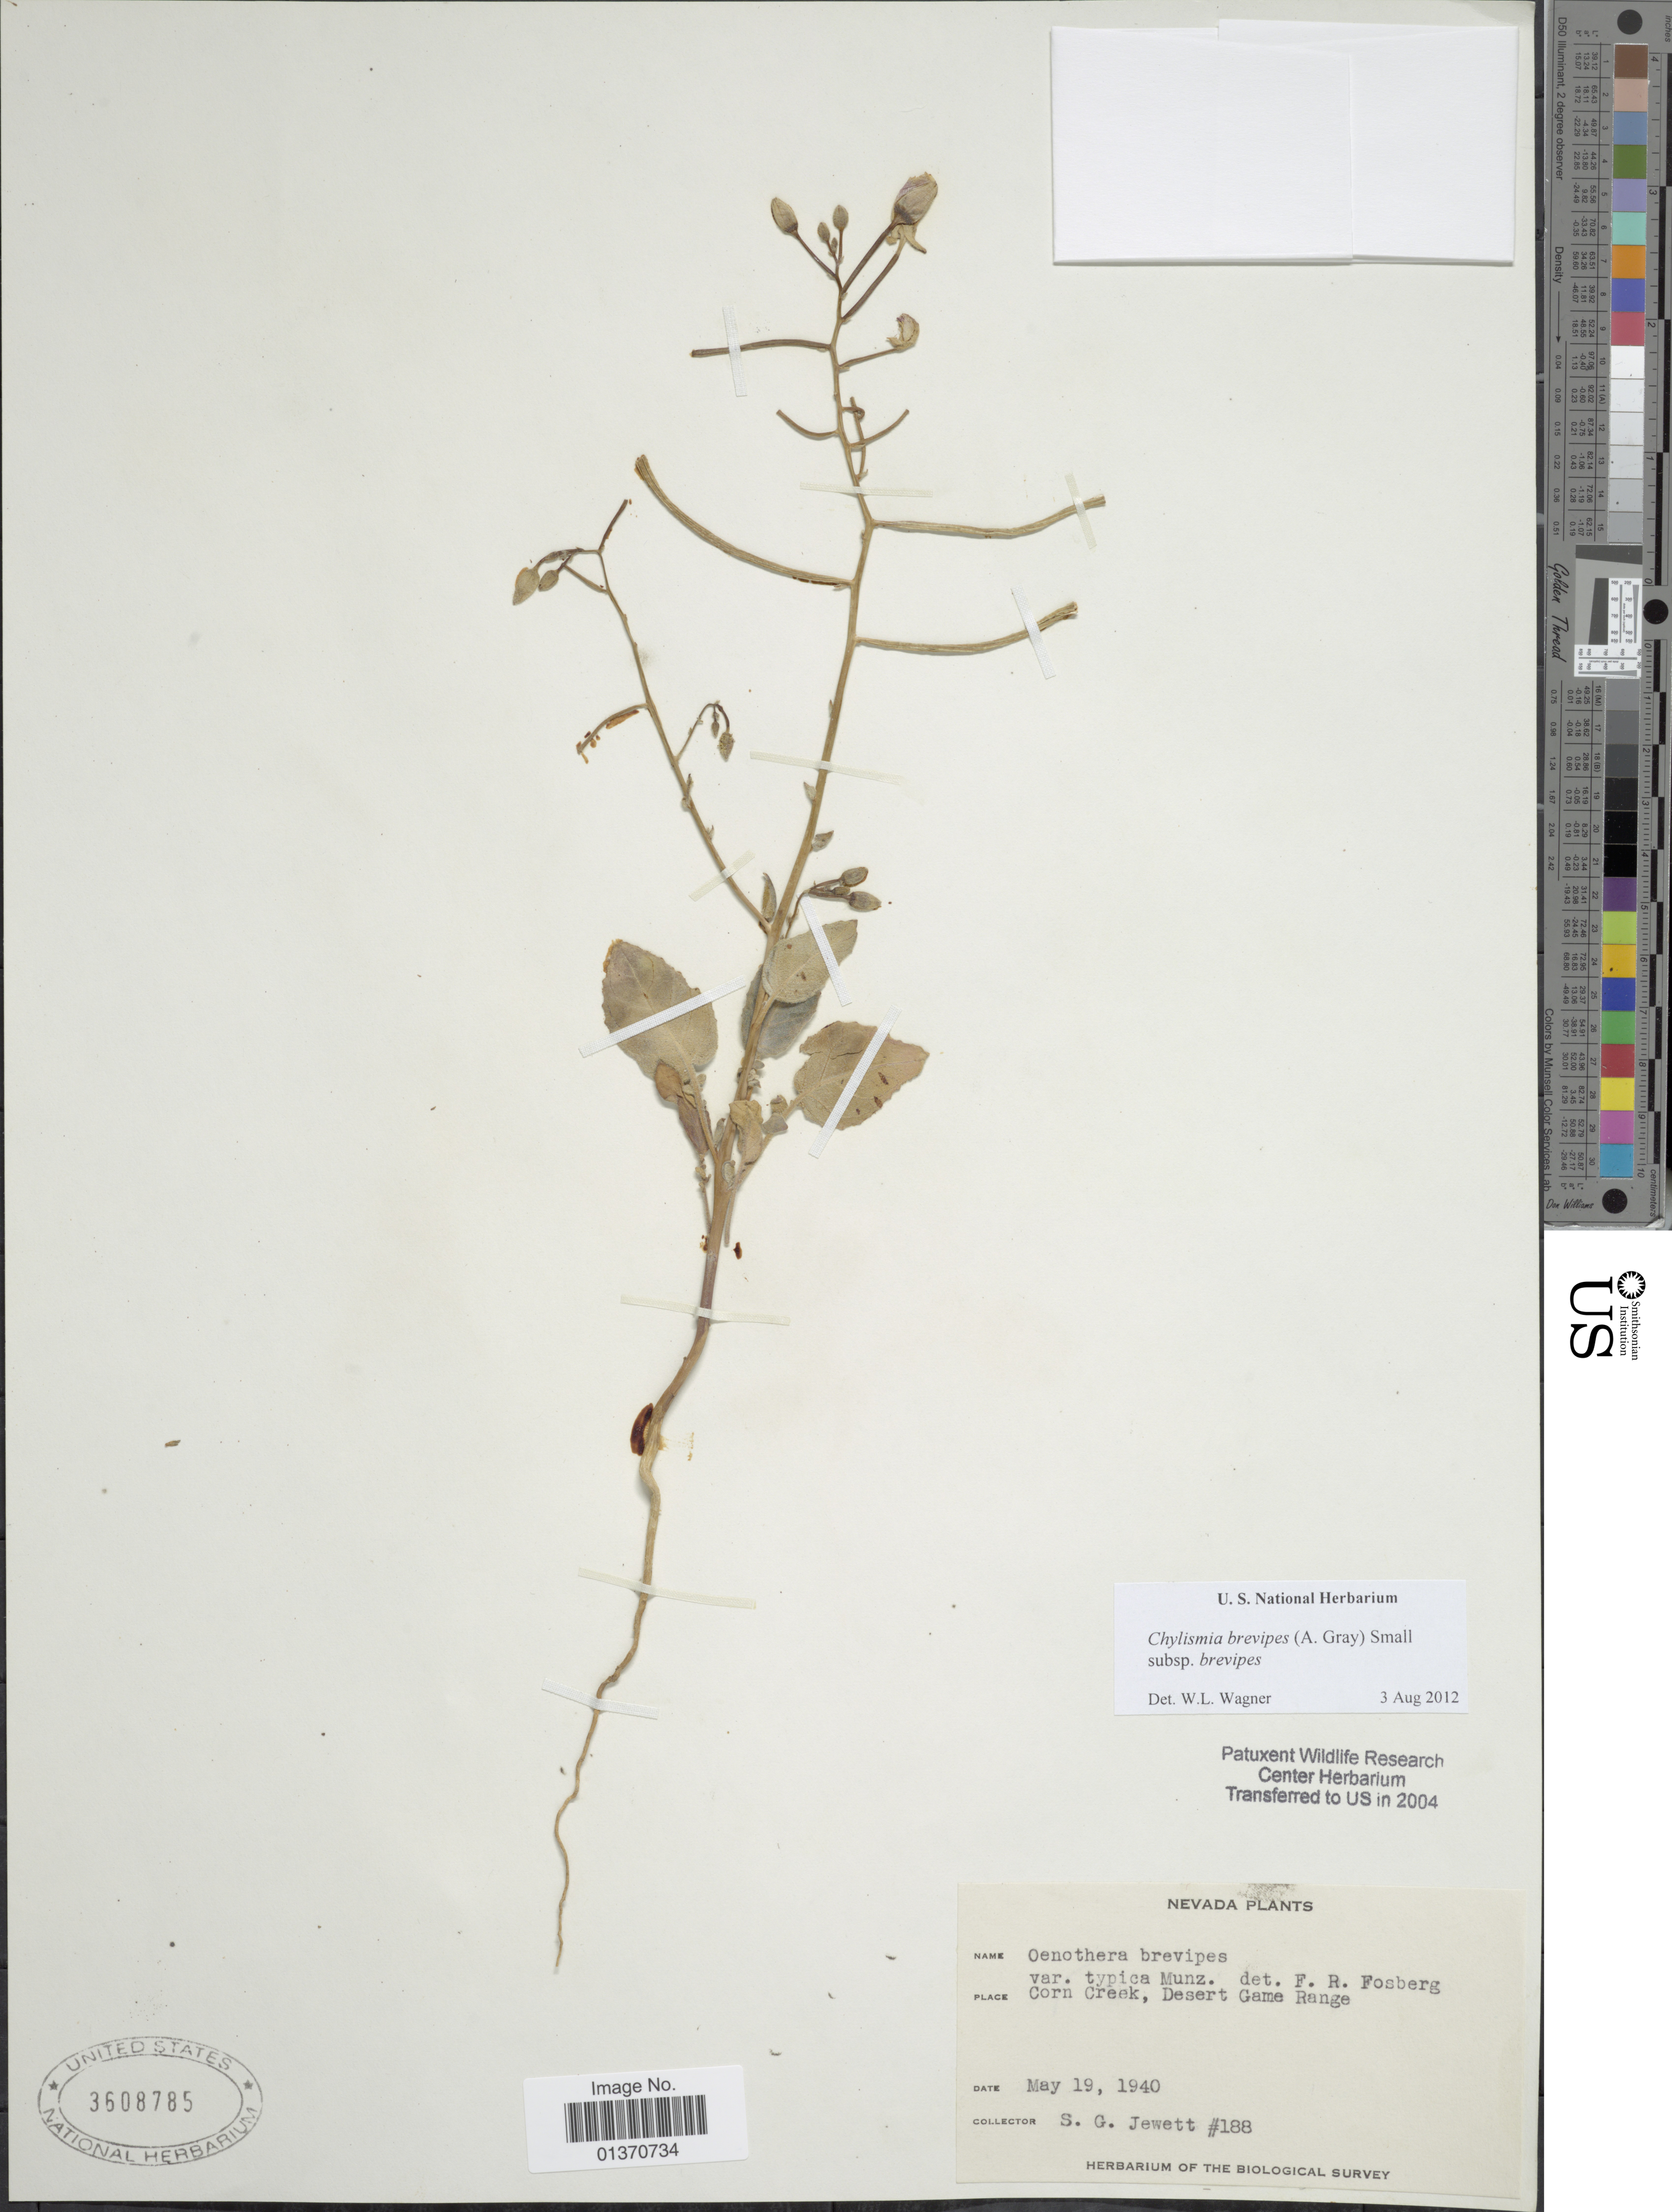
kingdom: Plantae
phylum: Tracheophyta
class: Magnoliopsida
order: Myrtales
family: Onagraceae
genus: Chylismia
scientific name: Chylismia brevipes subsp. brevipes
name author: (A. Gray) Small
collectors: S. Jewett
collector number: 188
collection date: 1940-05-19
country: United States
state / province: Nevada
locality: Corn Creek, Desert Game Range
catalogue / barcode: US 3608785